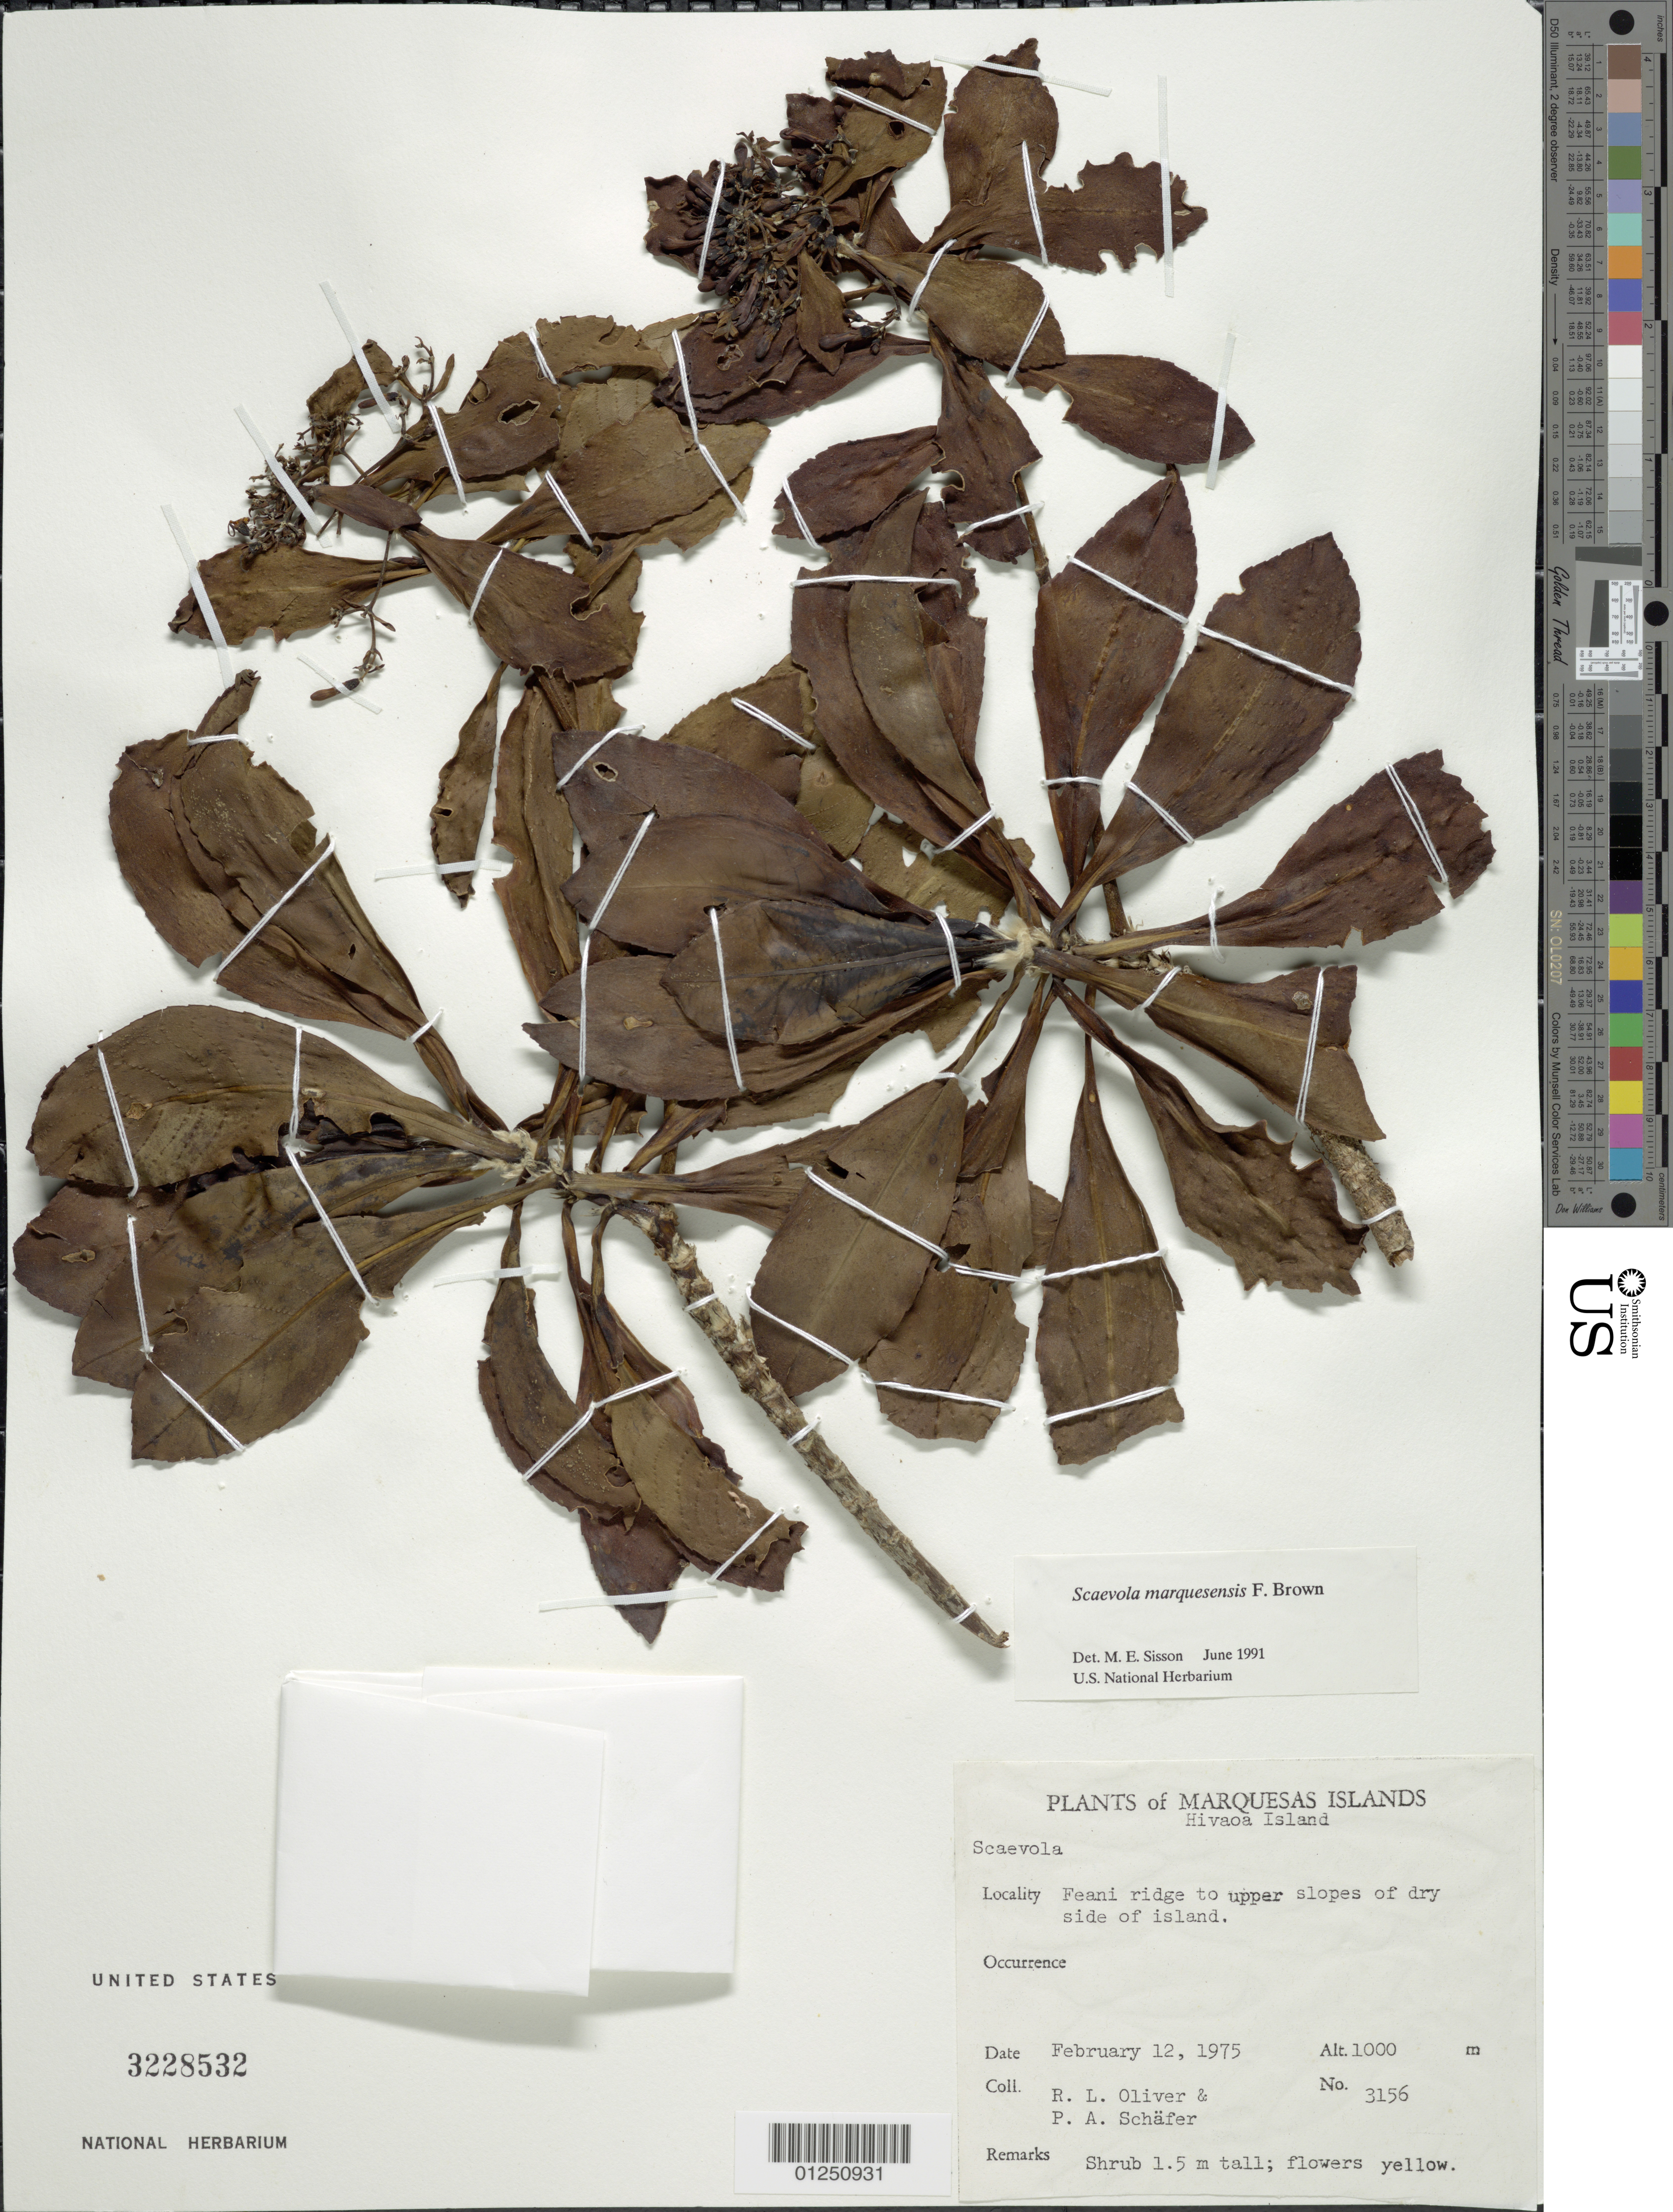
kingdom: Plantae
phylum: Tracheophyta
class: Magnoliopsida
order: Asterales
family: Goodeniaceae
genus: Scaevola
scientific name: Scaevola marquesensis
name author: F. Br.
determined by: Wagner, W. L., (BOT), Smithsonian Institution - National Museum of Natural History (UNITED STATES)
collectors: R. L. Oliver & P. A. Schäfer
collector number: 3156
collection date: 1975-02-12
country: French Polynesia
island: Hiva Oa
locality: Feani ridge to upper slopes of dry side of island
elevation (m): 1000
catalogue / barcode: US 3228532